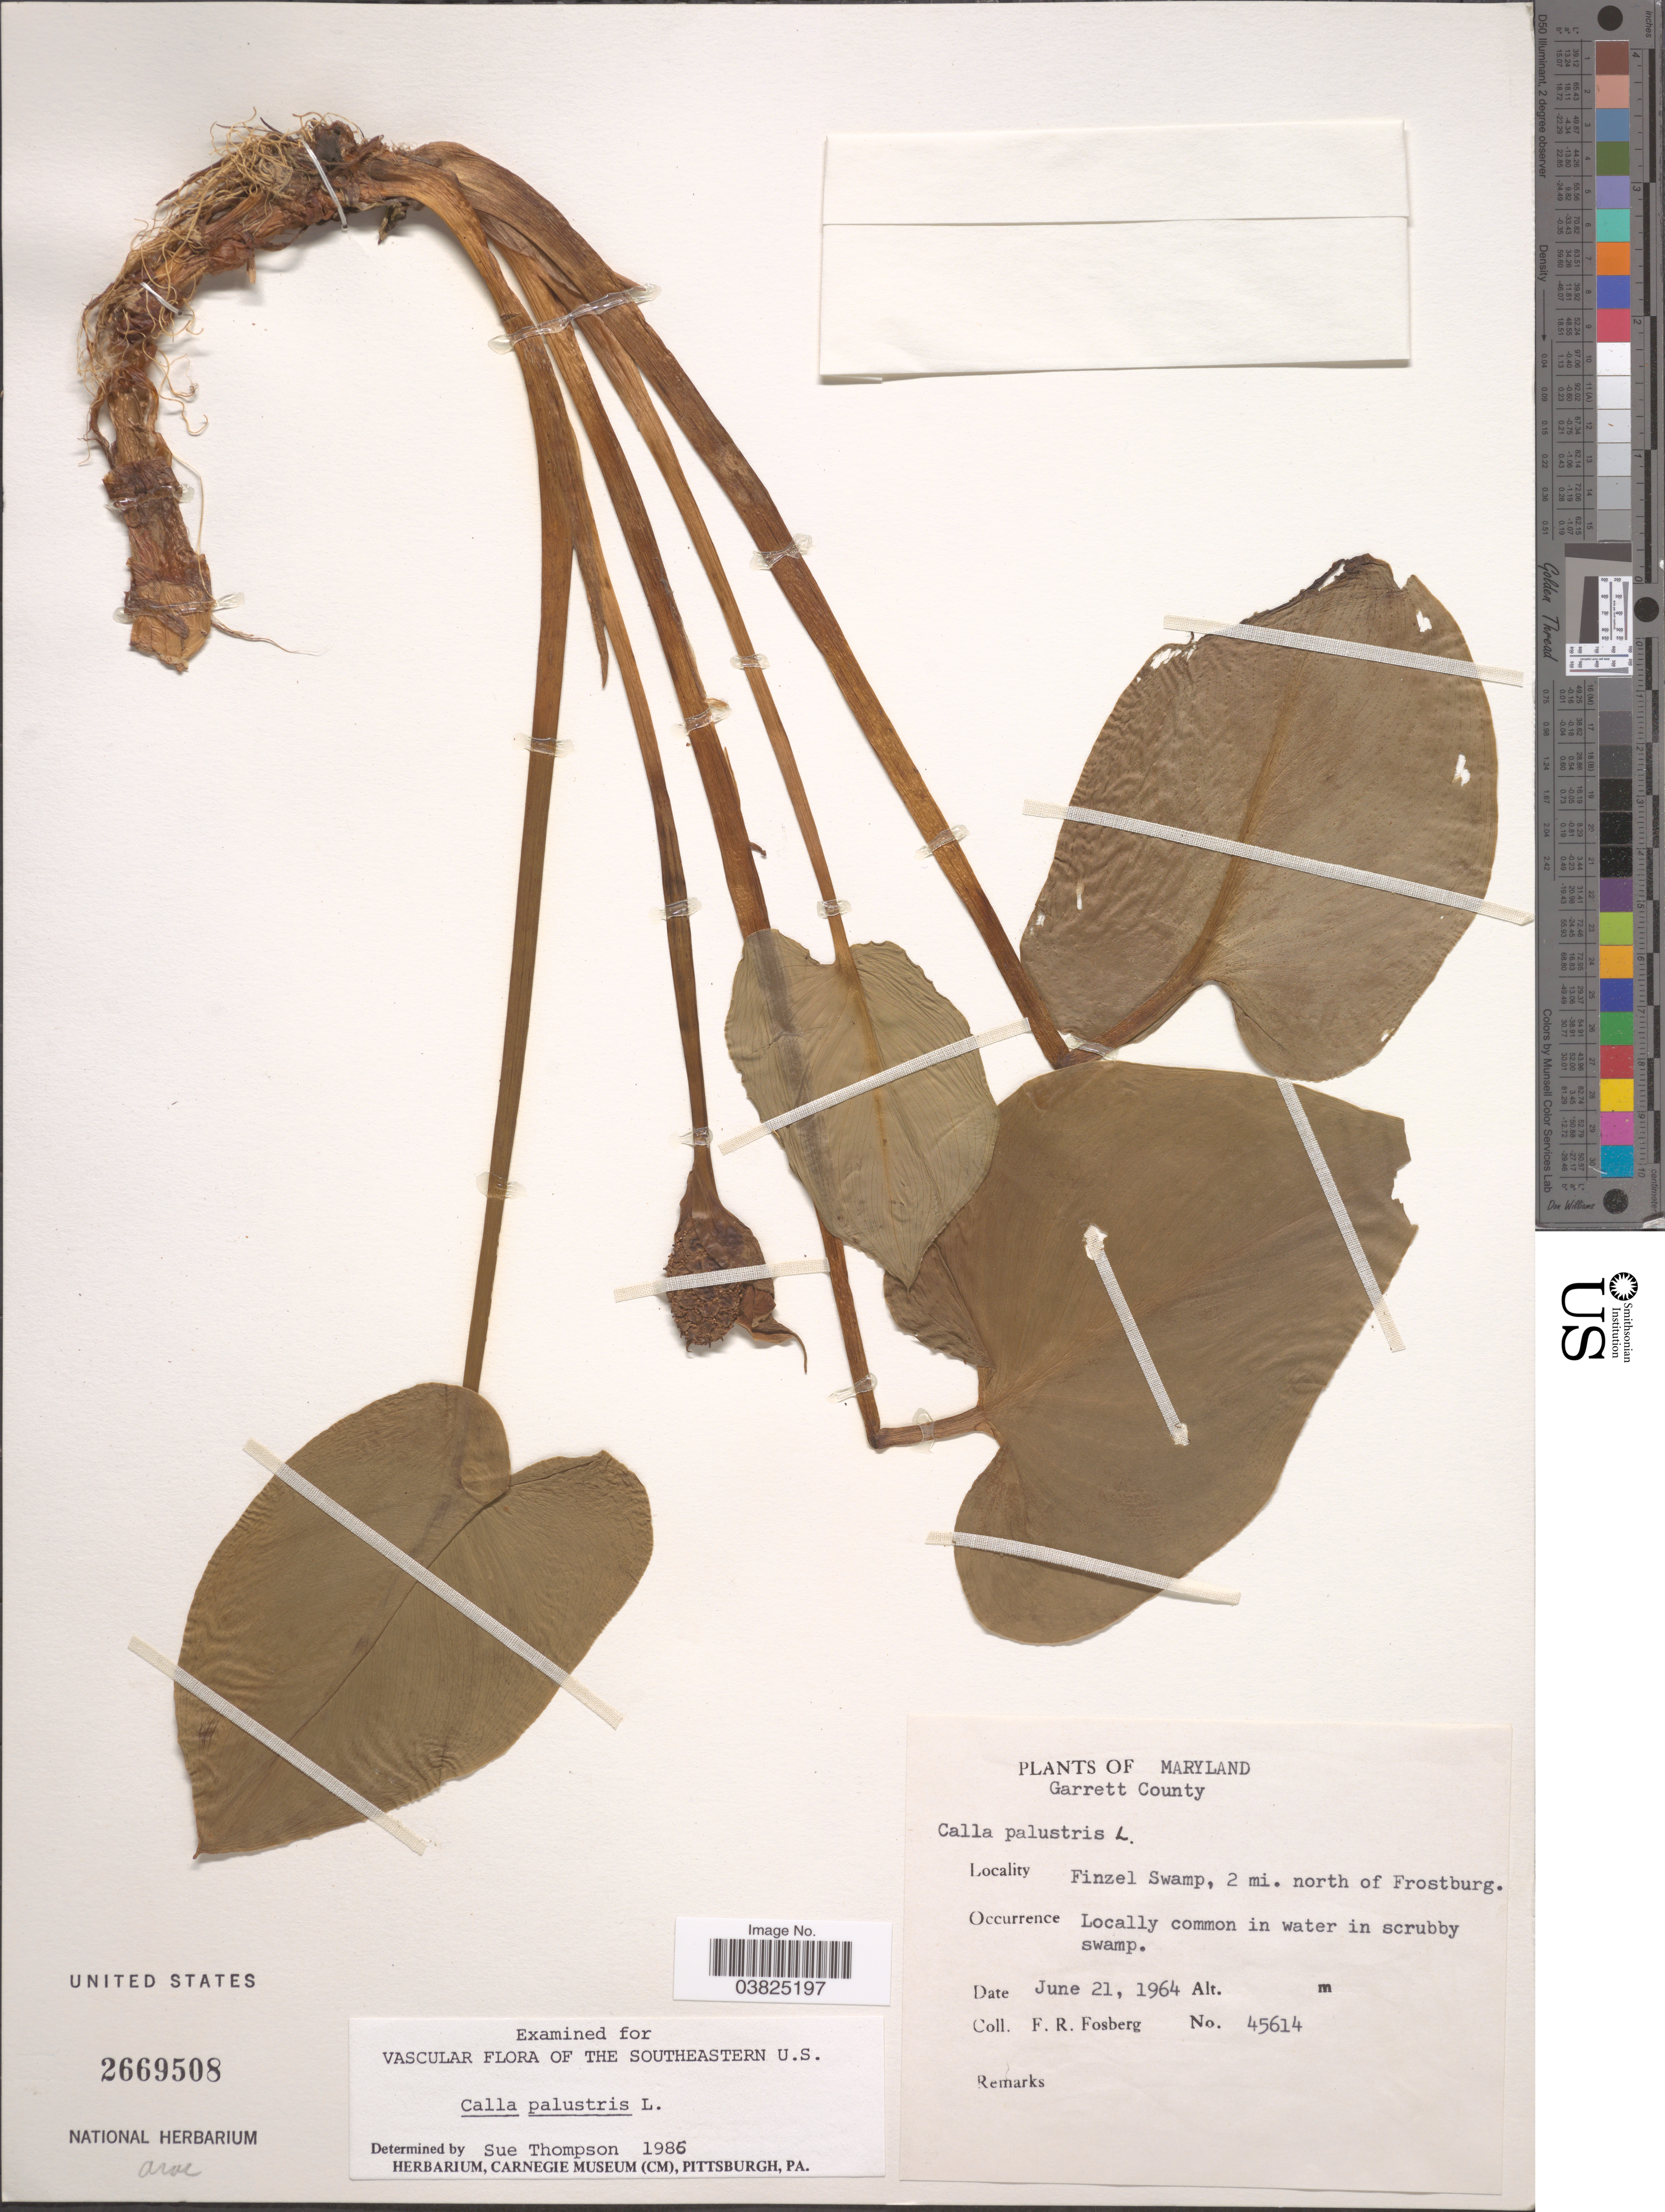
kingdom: Plantae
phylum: Tracheophyta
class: Liliopsida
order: Alismatales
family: Araceae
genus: Calla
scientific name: Calla palustris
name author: L.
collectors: F. R. Fosberg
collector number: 45614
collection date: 1964-06-21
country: United States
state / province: Maryland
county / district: Garrett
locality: Garrett County. Finzel Swamp, 2 mi. north of Frostburg.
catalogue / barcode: US 2669508